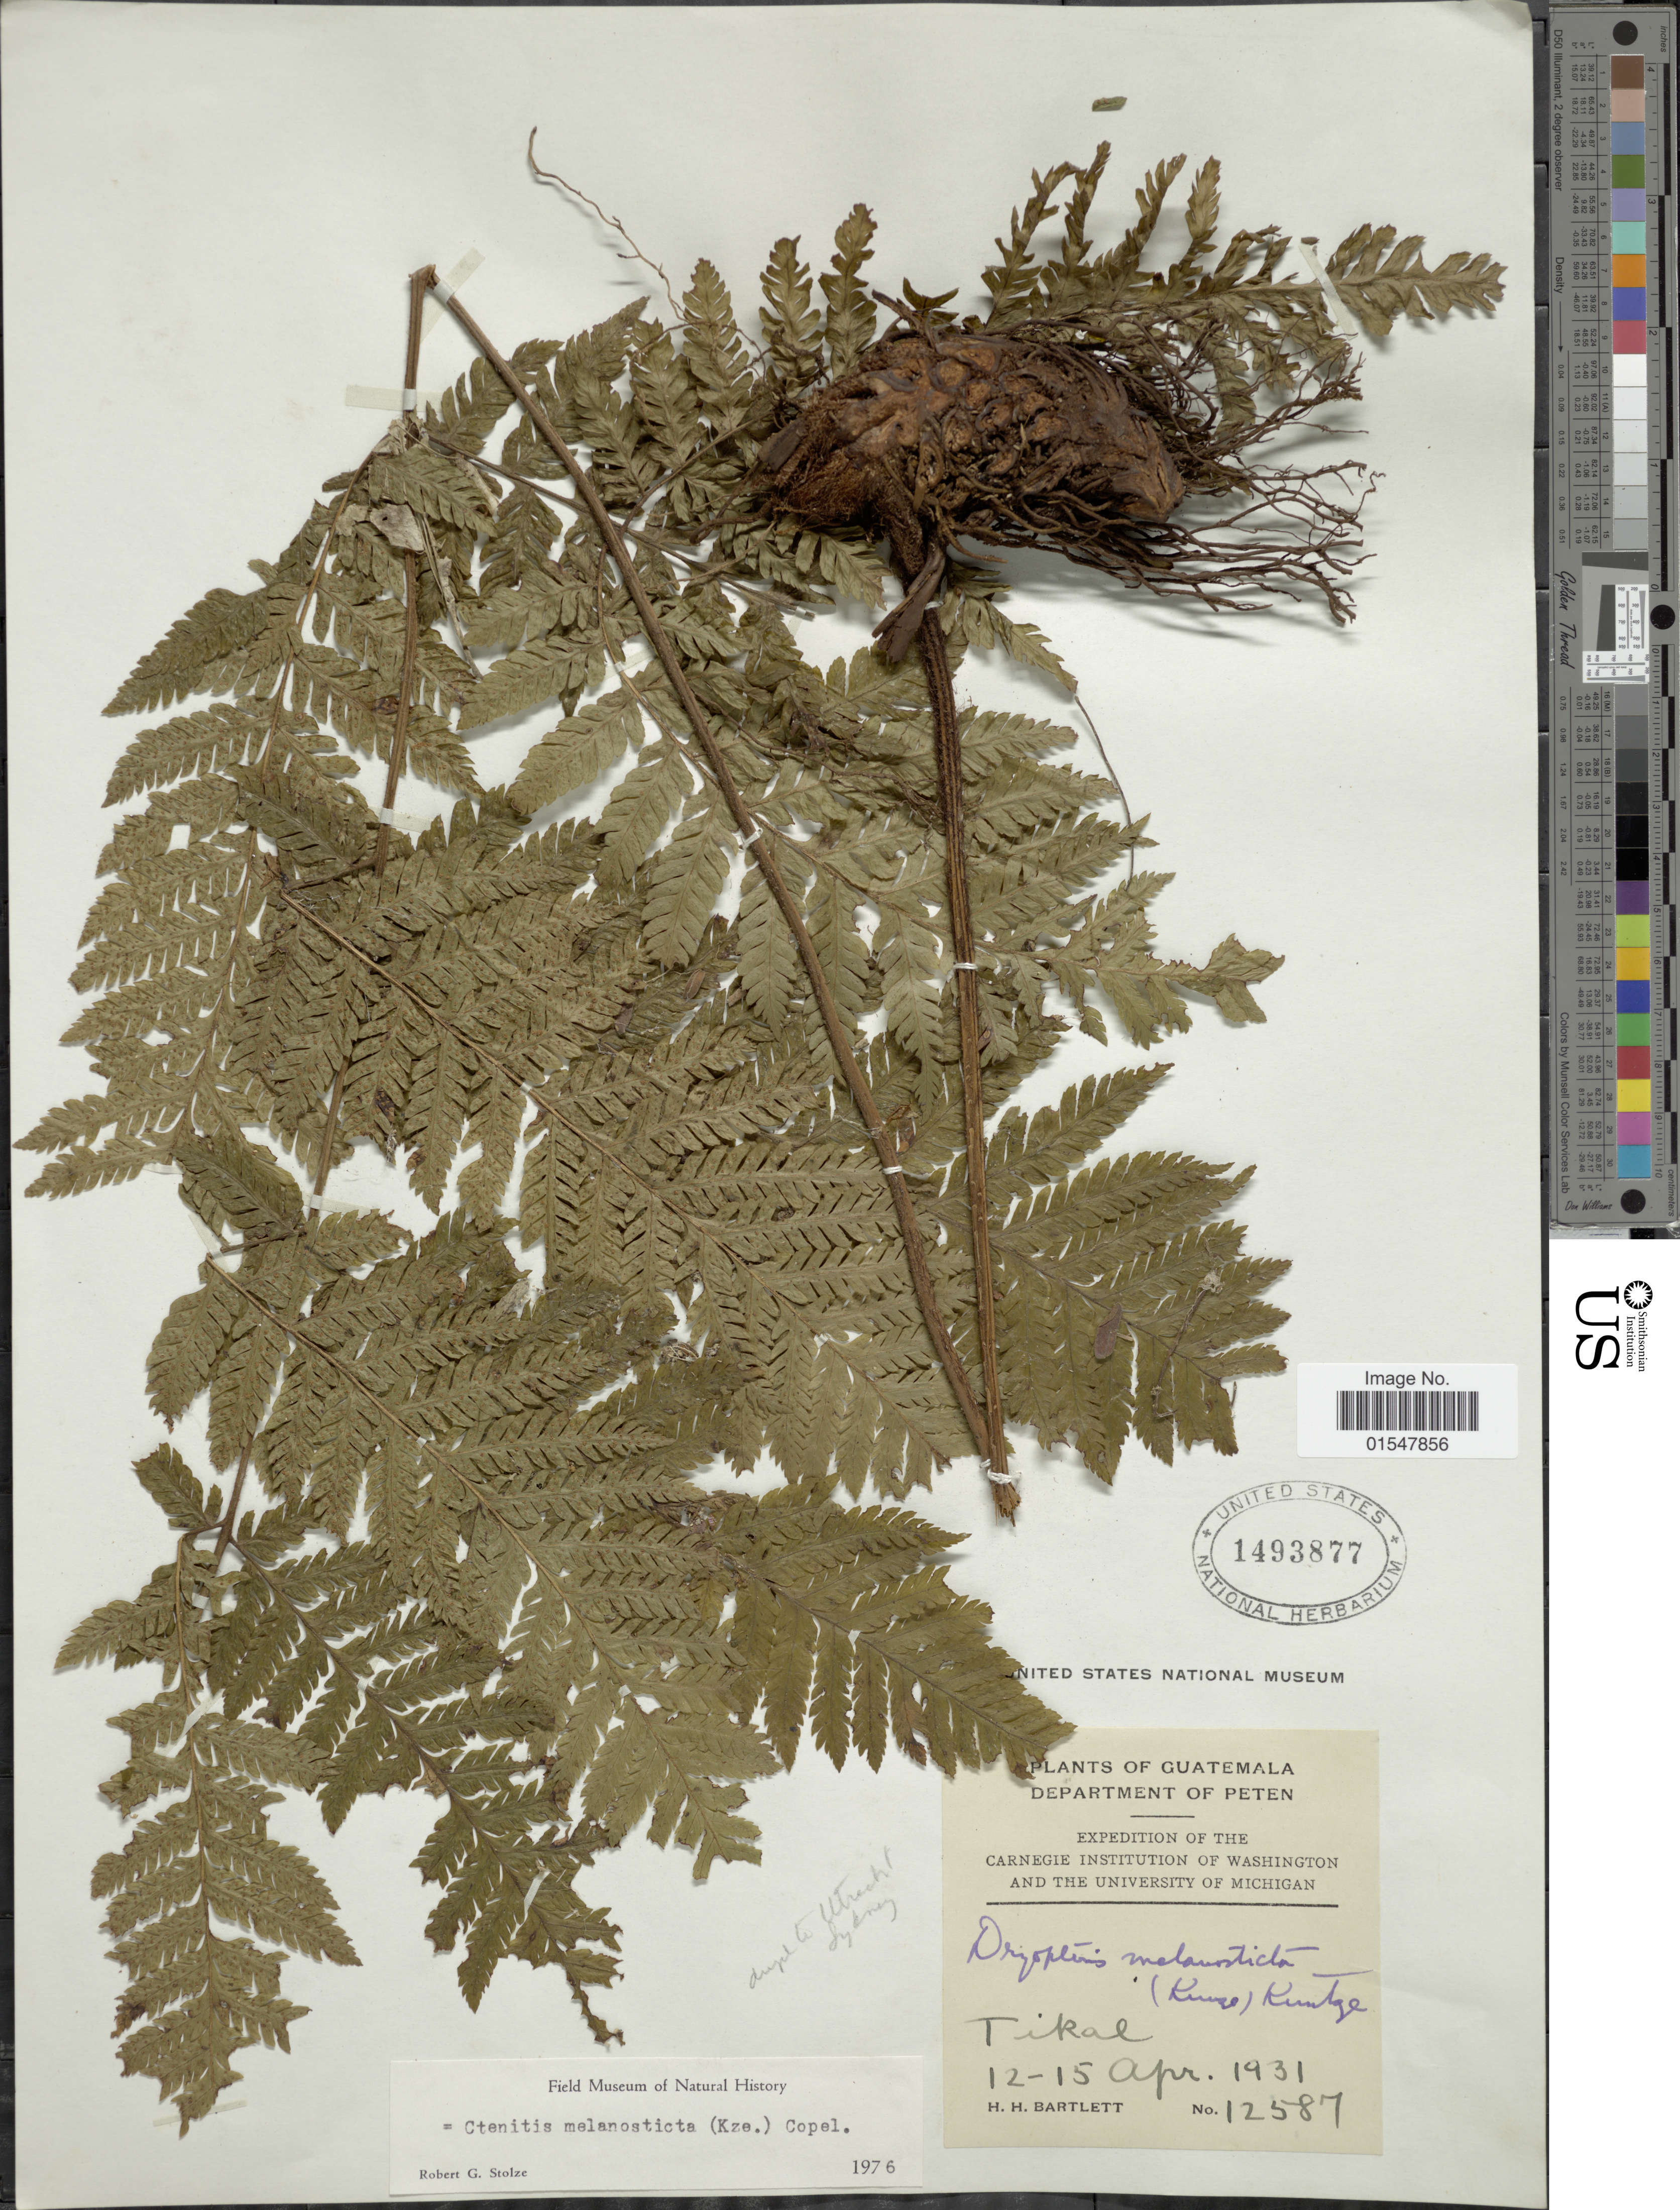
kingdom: Plantae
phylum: Tracheophyta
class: Polypodiopsida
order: Polypodiales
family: Dryopteridaceae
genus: Ctenitis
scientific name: Ctenitis melanosticta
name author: (Kunze) Copel.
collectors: H. H. Bartlett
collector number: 12587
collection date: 1931-04-12/1931-04-15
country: Guatemala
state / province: El Petén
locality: Guatemala, Department of Peten, Tikal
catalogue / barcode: US 1493877